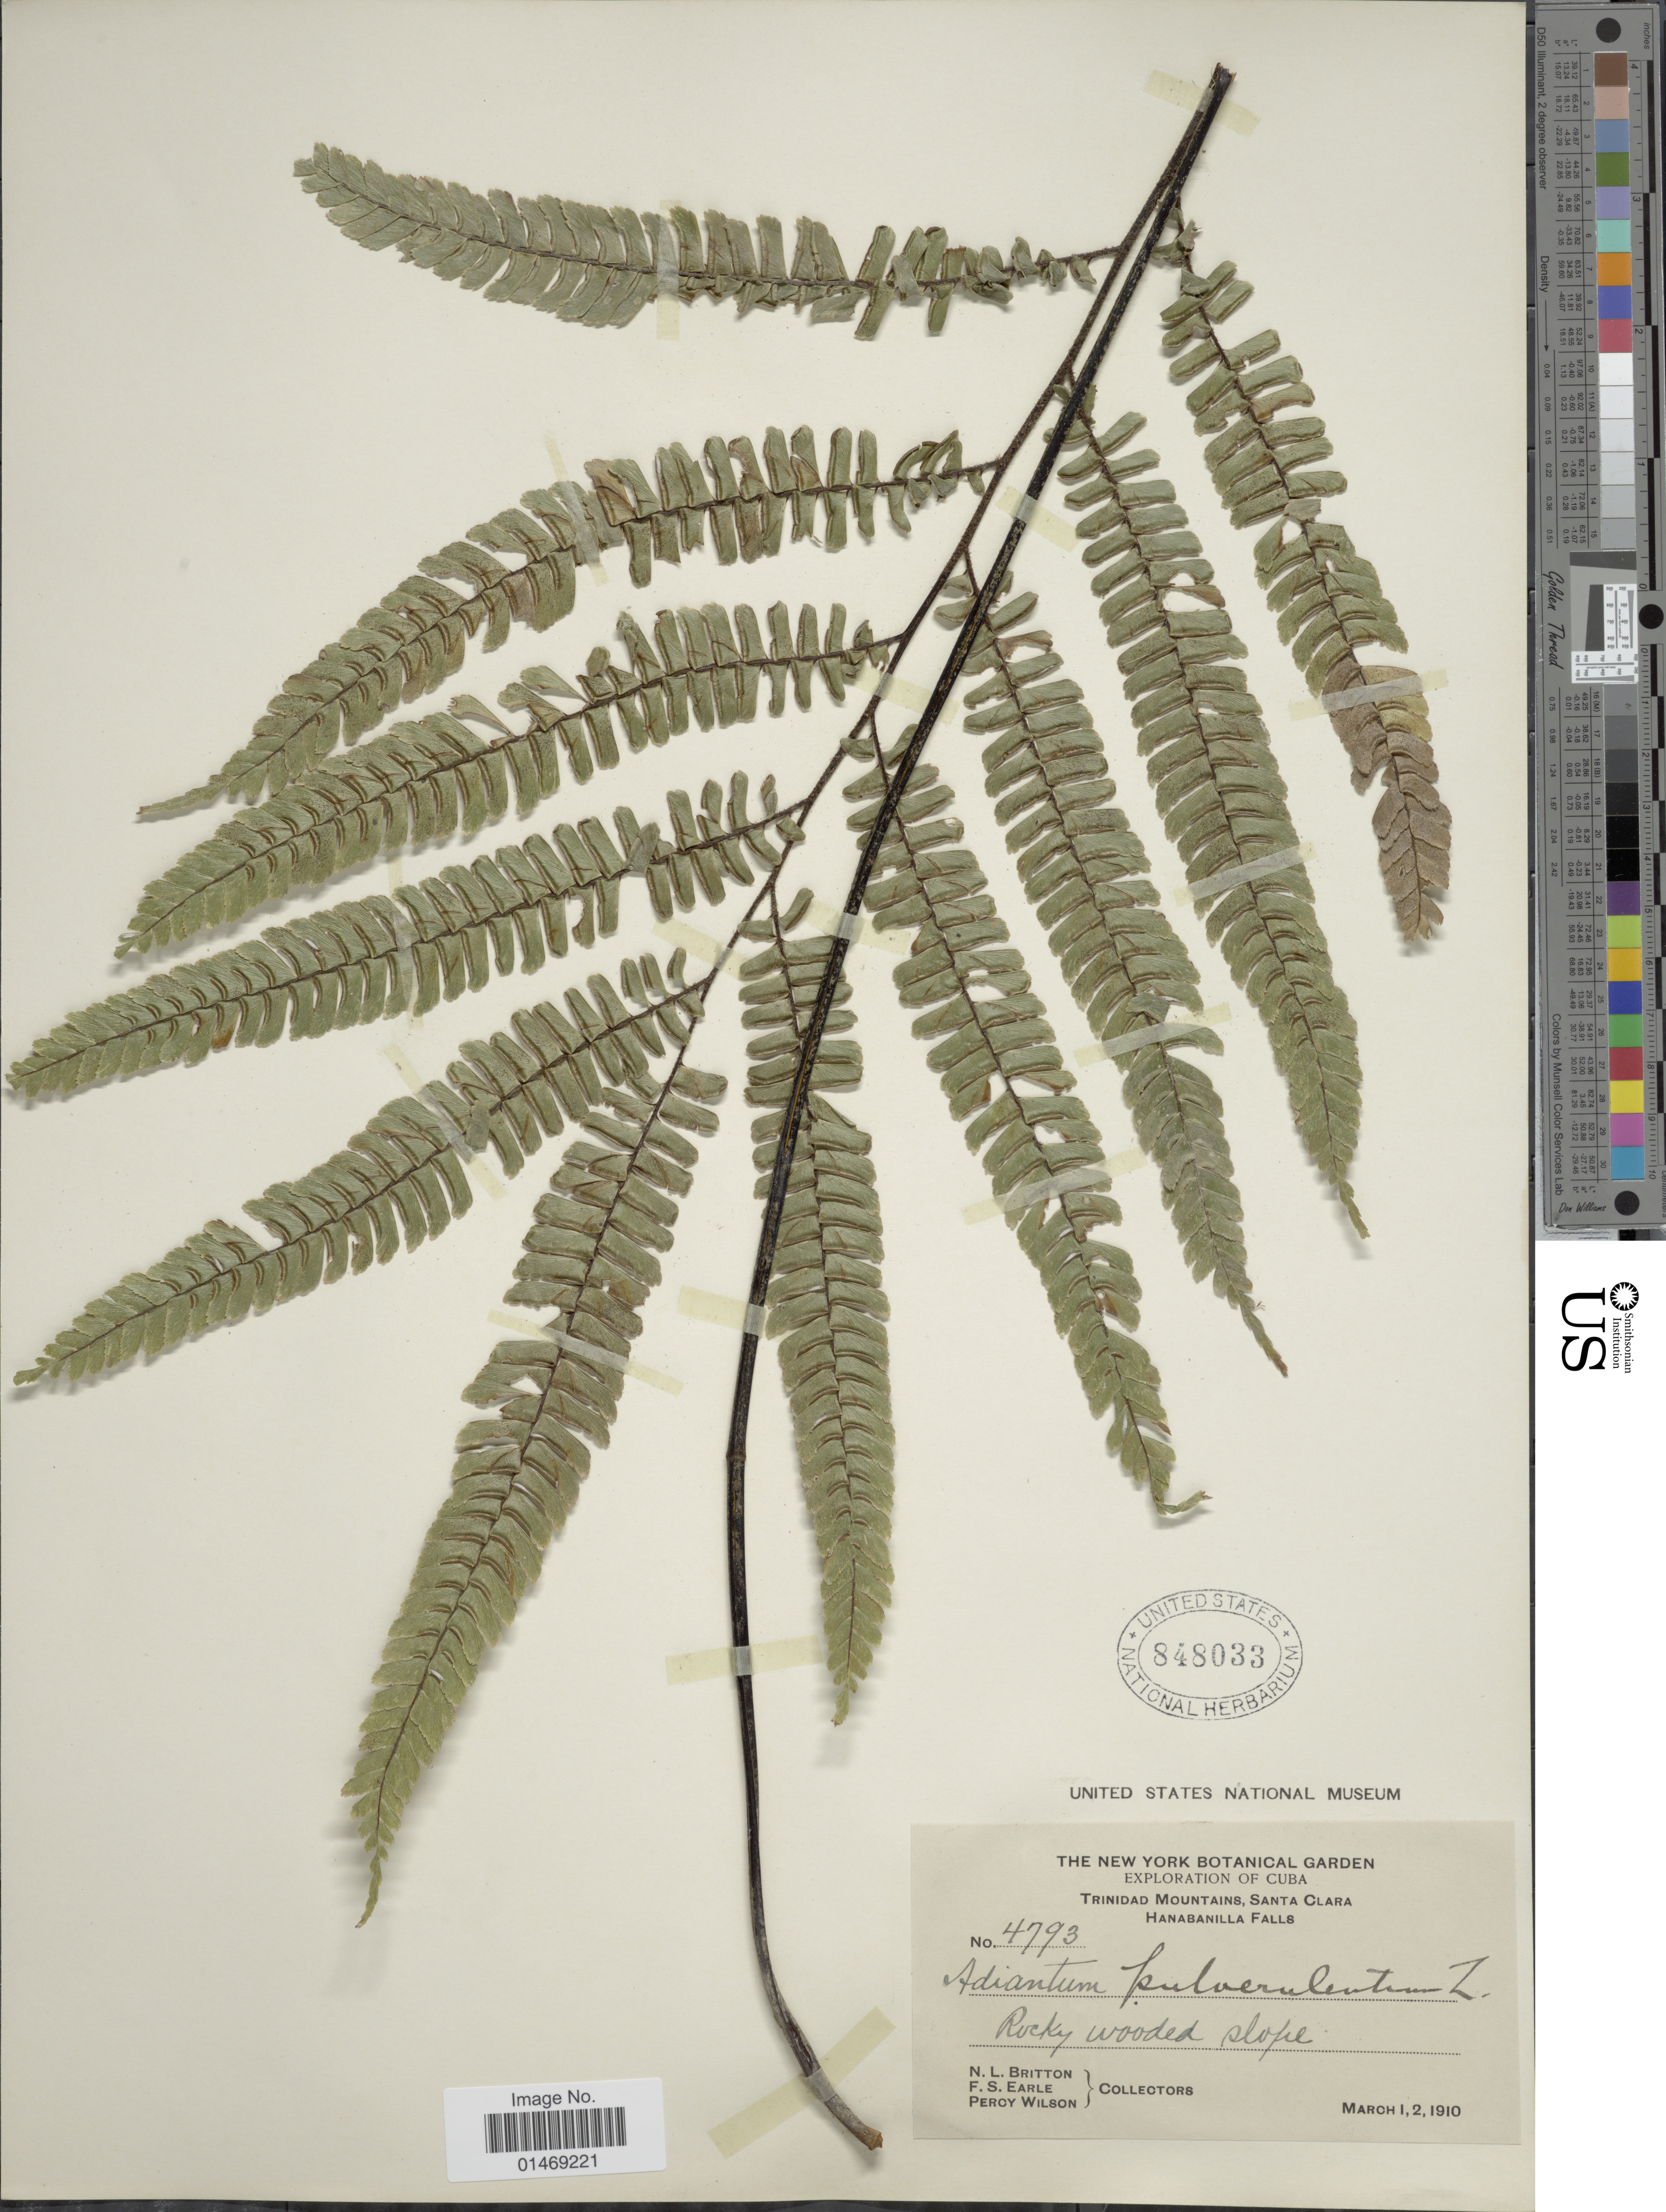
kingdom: Plantae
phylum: Tracheophyta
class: Polypodiopsida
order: Polypodiales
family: Pteridaceae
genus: Adiantum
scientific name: Adiantum pulverulentum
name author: L.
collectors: N. Britton, F. S. Earle & P. Wilson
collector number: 4793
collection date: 1910-03-01/1910-03-02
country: Cuba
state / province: Las Villas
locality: Trinidad Mountains, Santa Clara Hanabanilla Falls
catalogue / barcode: US 848033